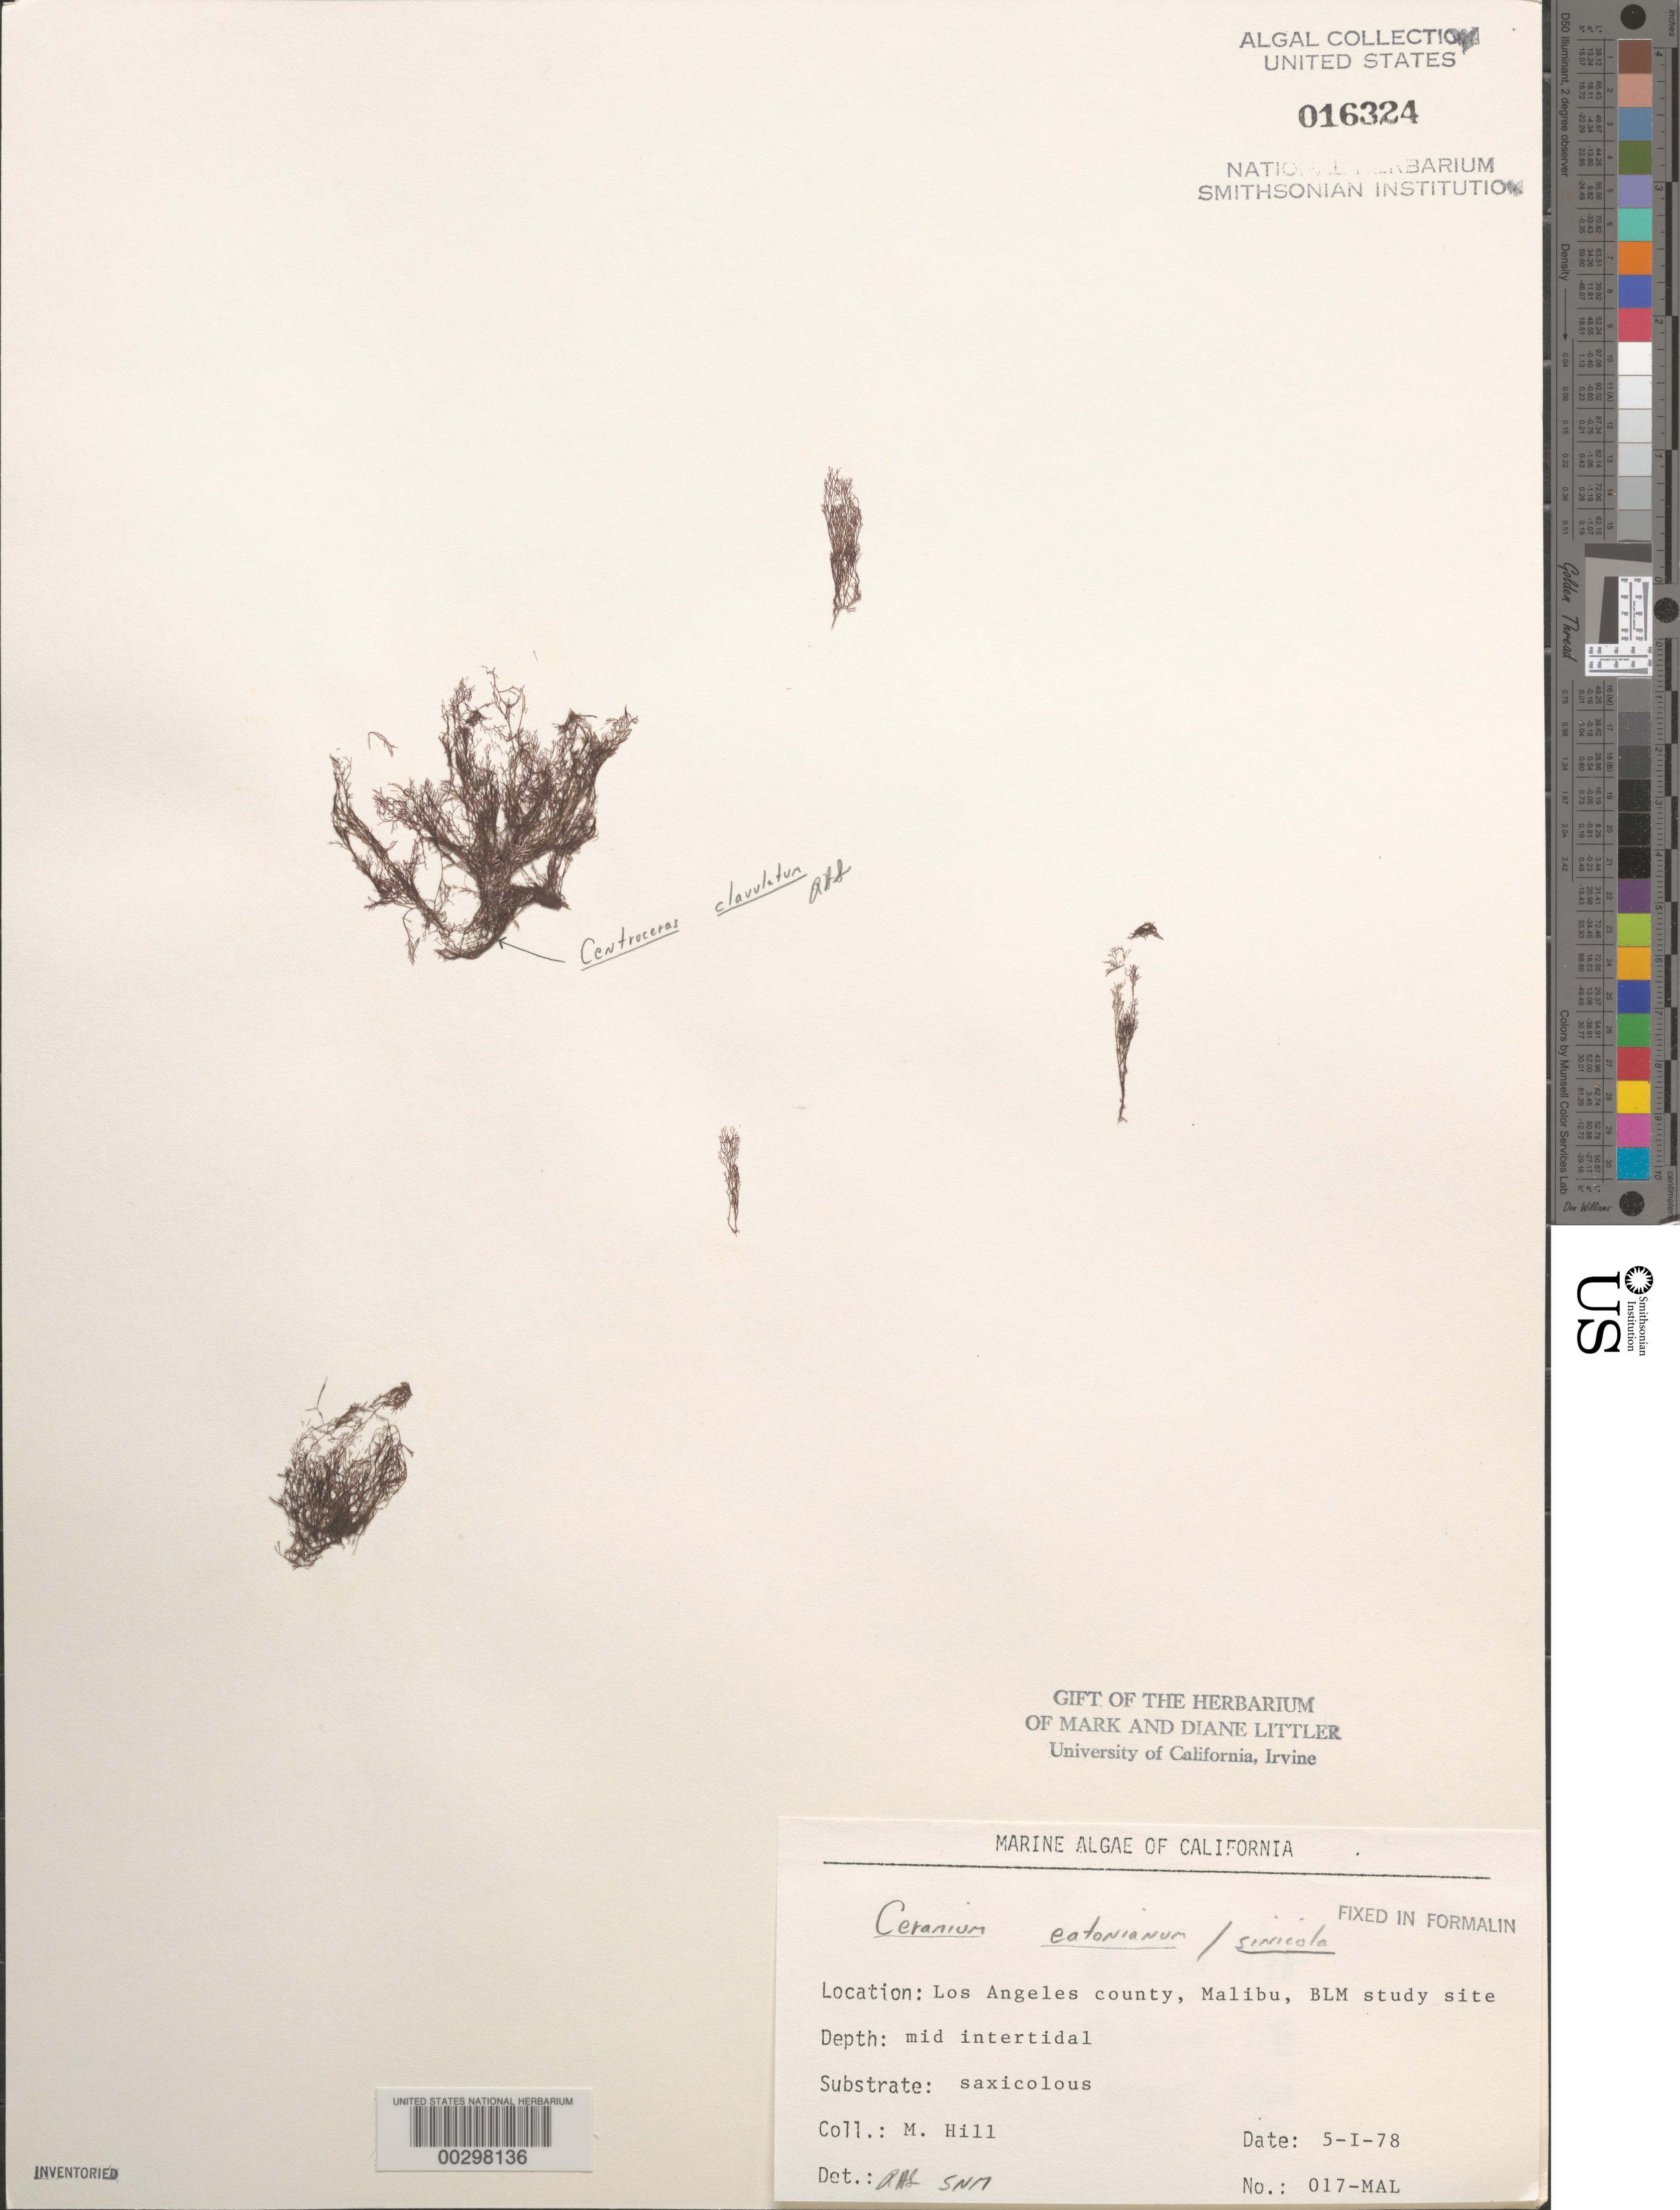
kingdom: Plantae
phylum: Rhodophyta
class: Florideophyceae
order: Ceramiales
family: Ceramiaceae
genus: Corallophila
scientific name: Corallophila eatoniana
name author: (Farl.) T.O. Cho et al.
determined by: Algae name updating Project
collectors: M. Hill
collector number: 017-mal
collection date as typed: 05 Jan 1978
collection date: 1978-01-05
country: United States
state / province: California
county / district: Los Angeles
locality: Malibu near Paradise Cove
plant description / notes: BLM-SOCALBIGHT Rocky Intertidal Survey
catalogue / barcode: US 16324